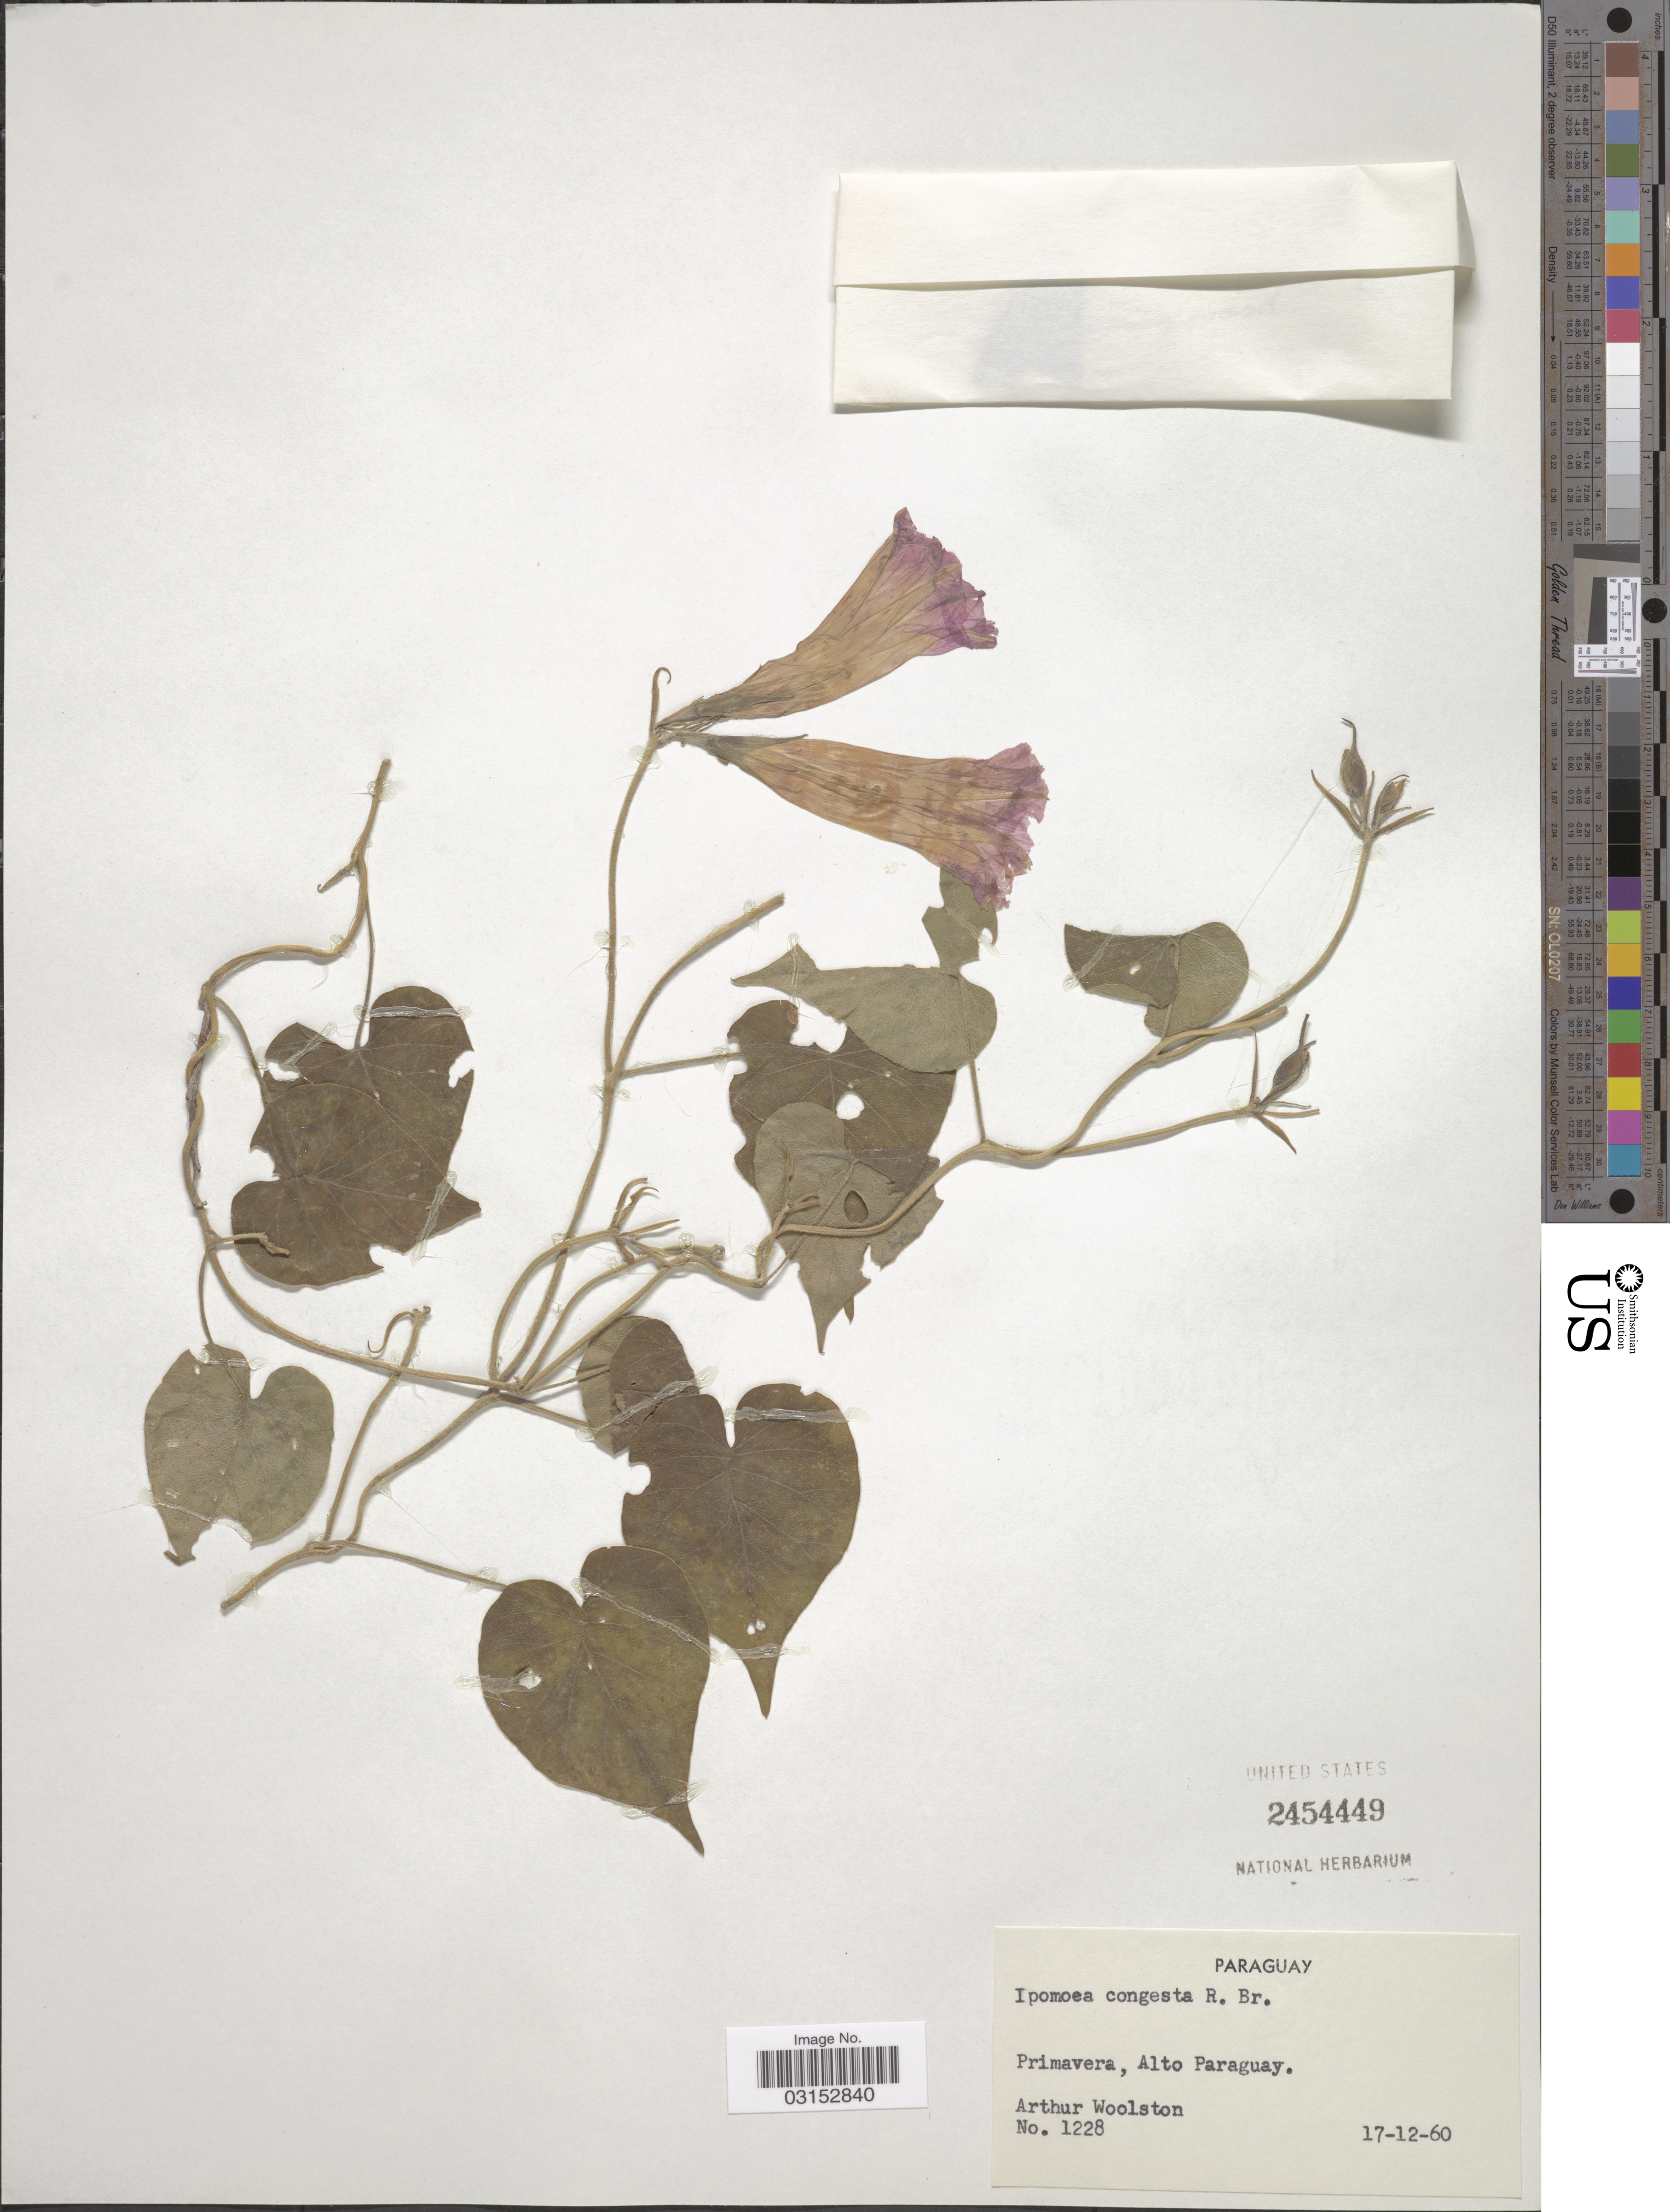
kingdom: Plantae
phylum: Tracheophyta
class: Magnoliopsida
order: Solanales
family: Convolvulaceae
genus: Ipomoea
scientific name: Ipomoea indica (Burm.) Merr. var. indica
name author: (Burm.) Merr.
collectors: A. L. Woolston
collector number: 1228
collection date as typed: Transcribed d/m/y: 17/12/60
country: Paraguay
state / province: Alto Paraguay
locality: Primavera.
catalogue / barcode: US 2454449